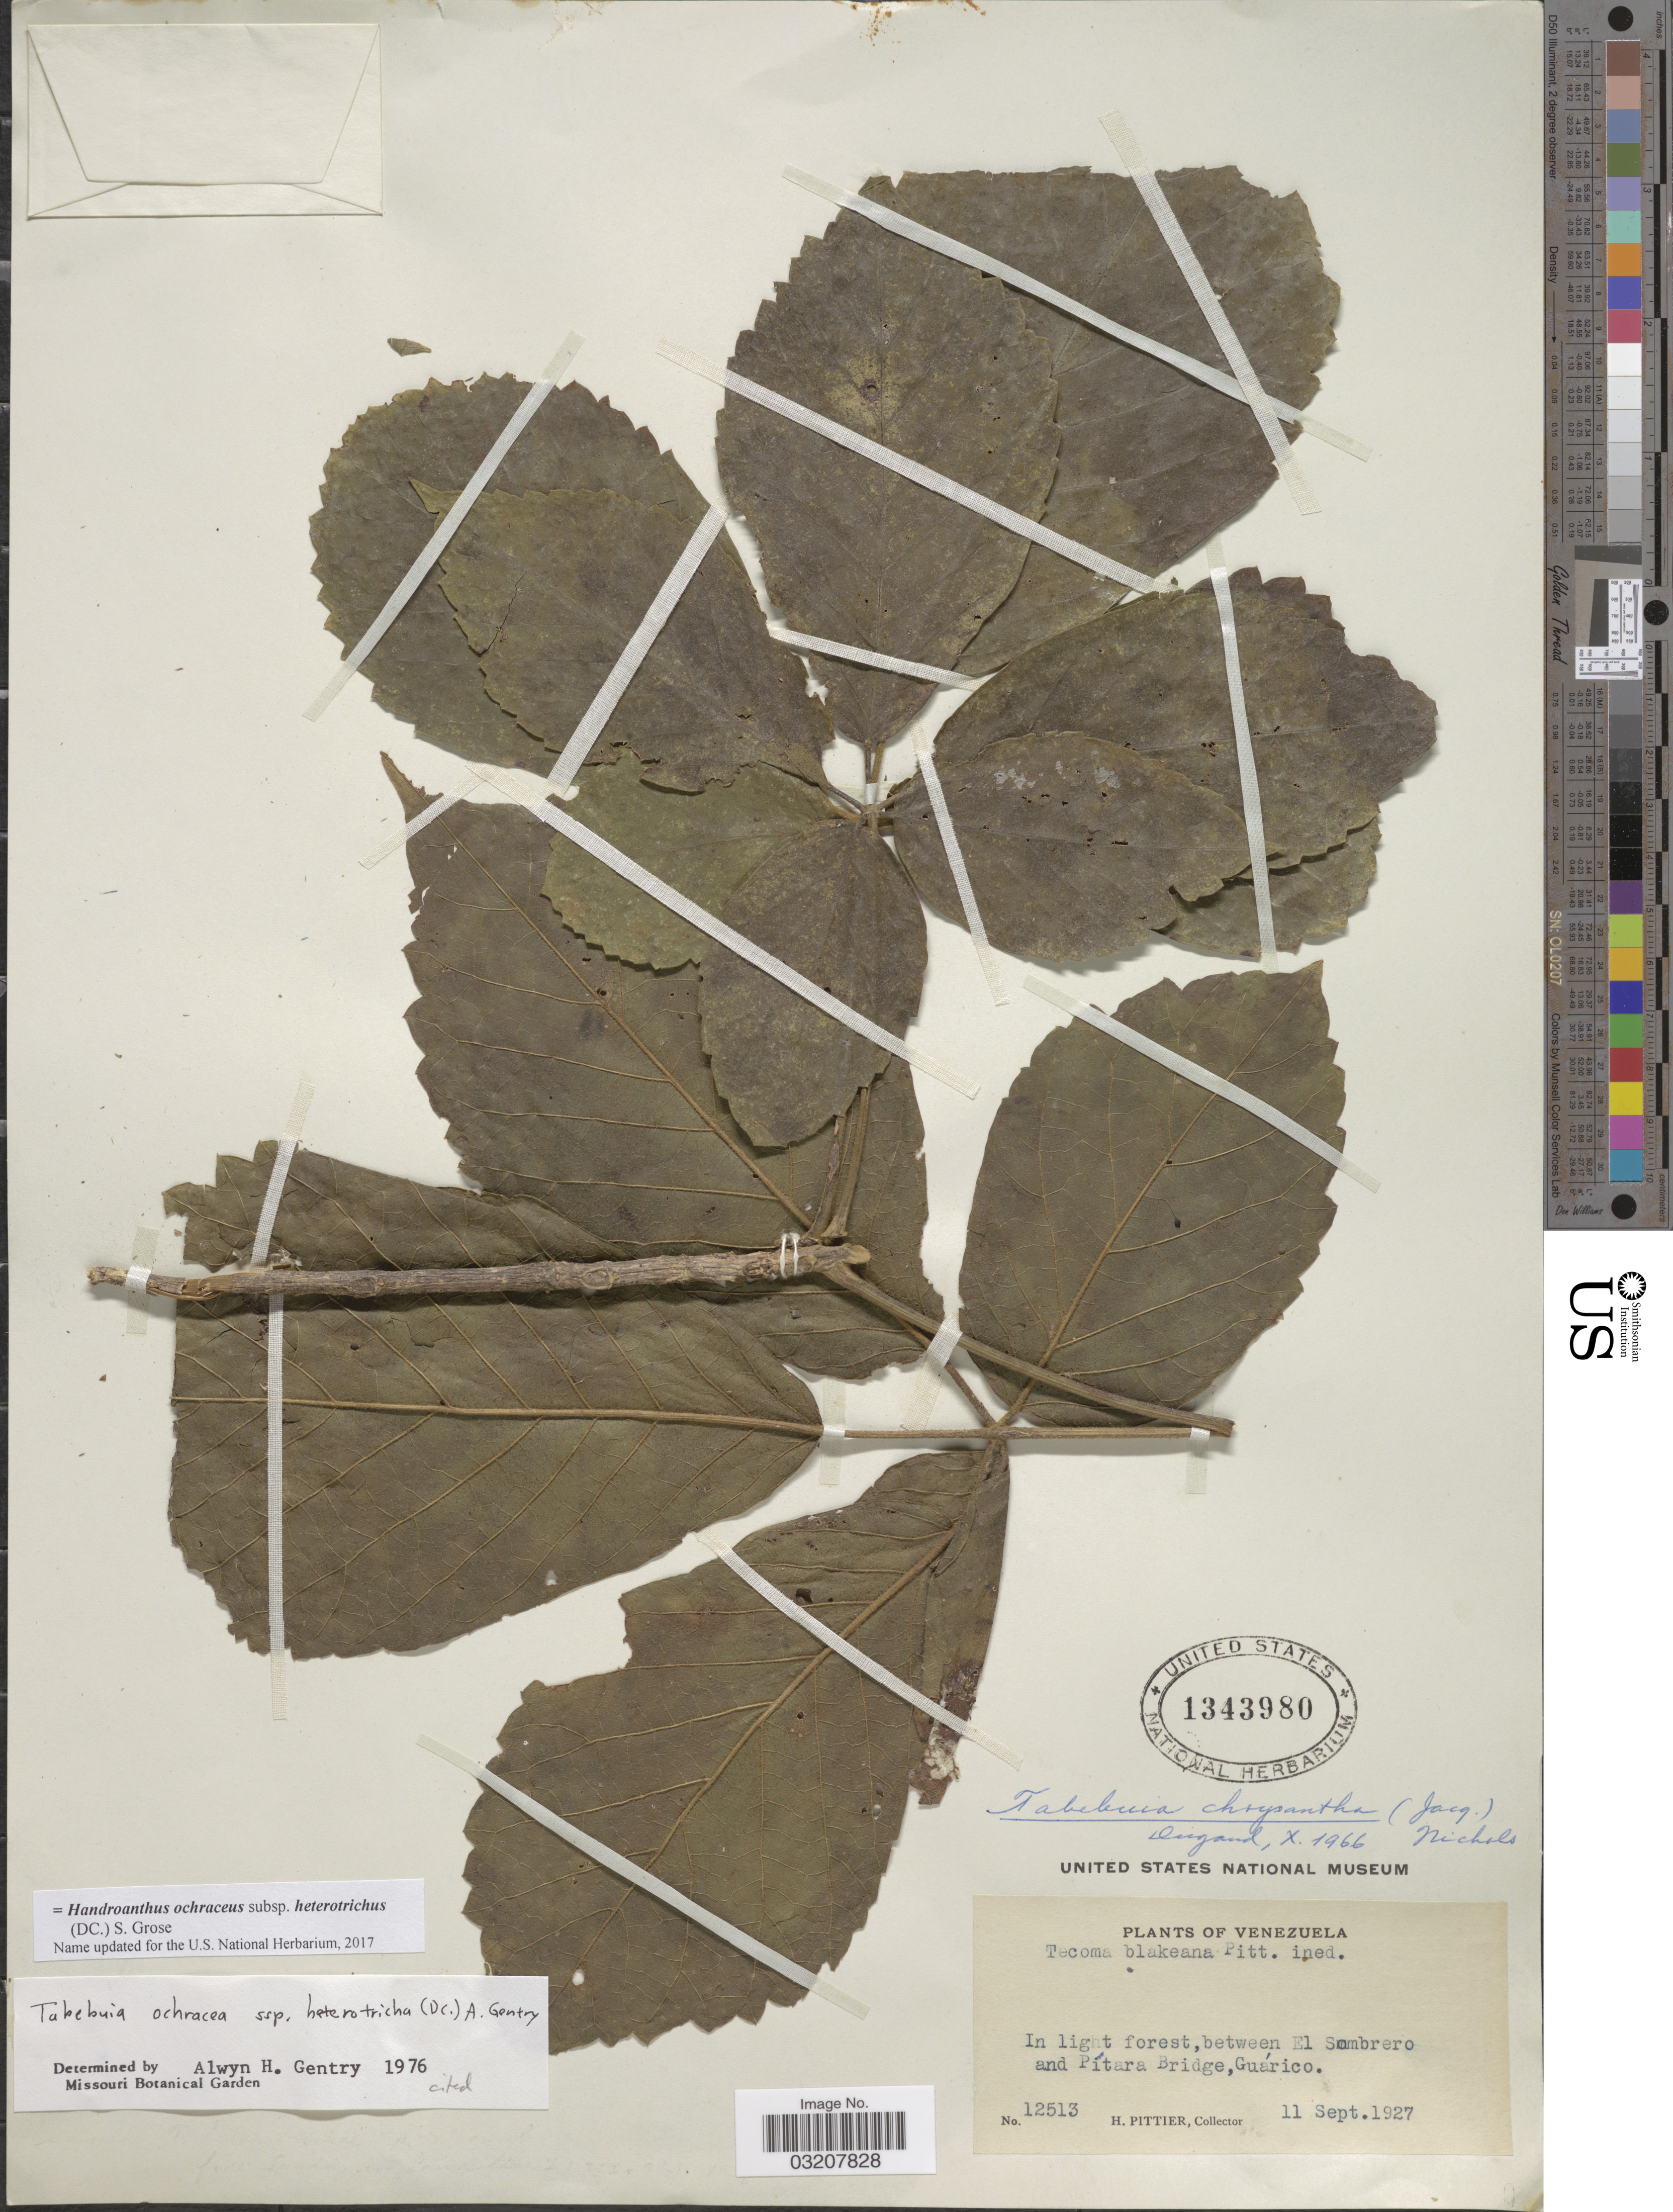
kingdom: Plantae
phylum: Tracheophyta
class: Magnoliopsida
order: Lamiales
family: Bignoniaceae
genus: Handroanthus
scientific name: Handroanthus ochraceus subsp. heterotrichus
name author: (DC.) S.O. Grose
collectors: H. F. Pittier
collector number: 12513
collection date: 1927-09-11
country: Venezuela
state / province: Guárico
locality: Between El Sombrero and Pítara Bridge.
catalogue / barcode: US 1343980